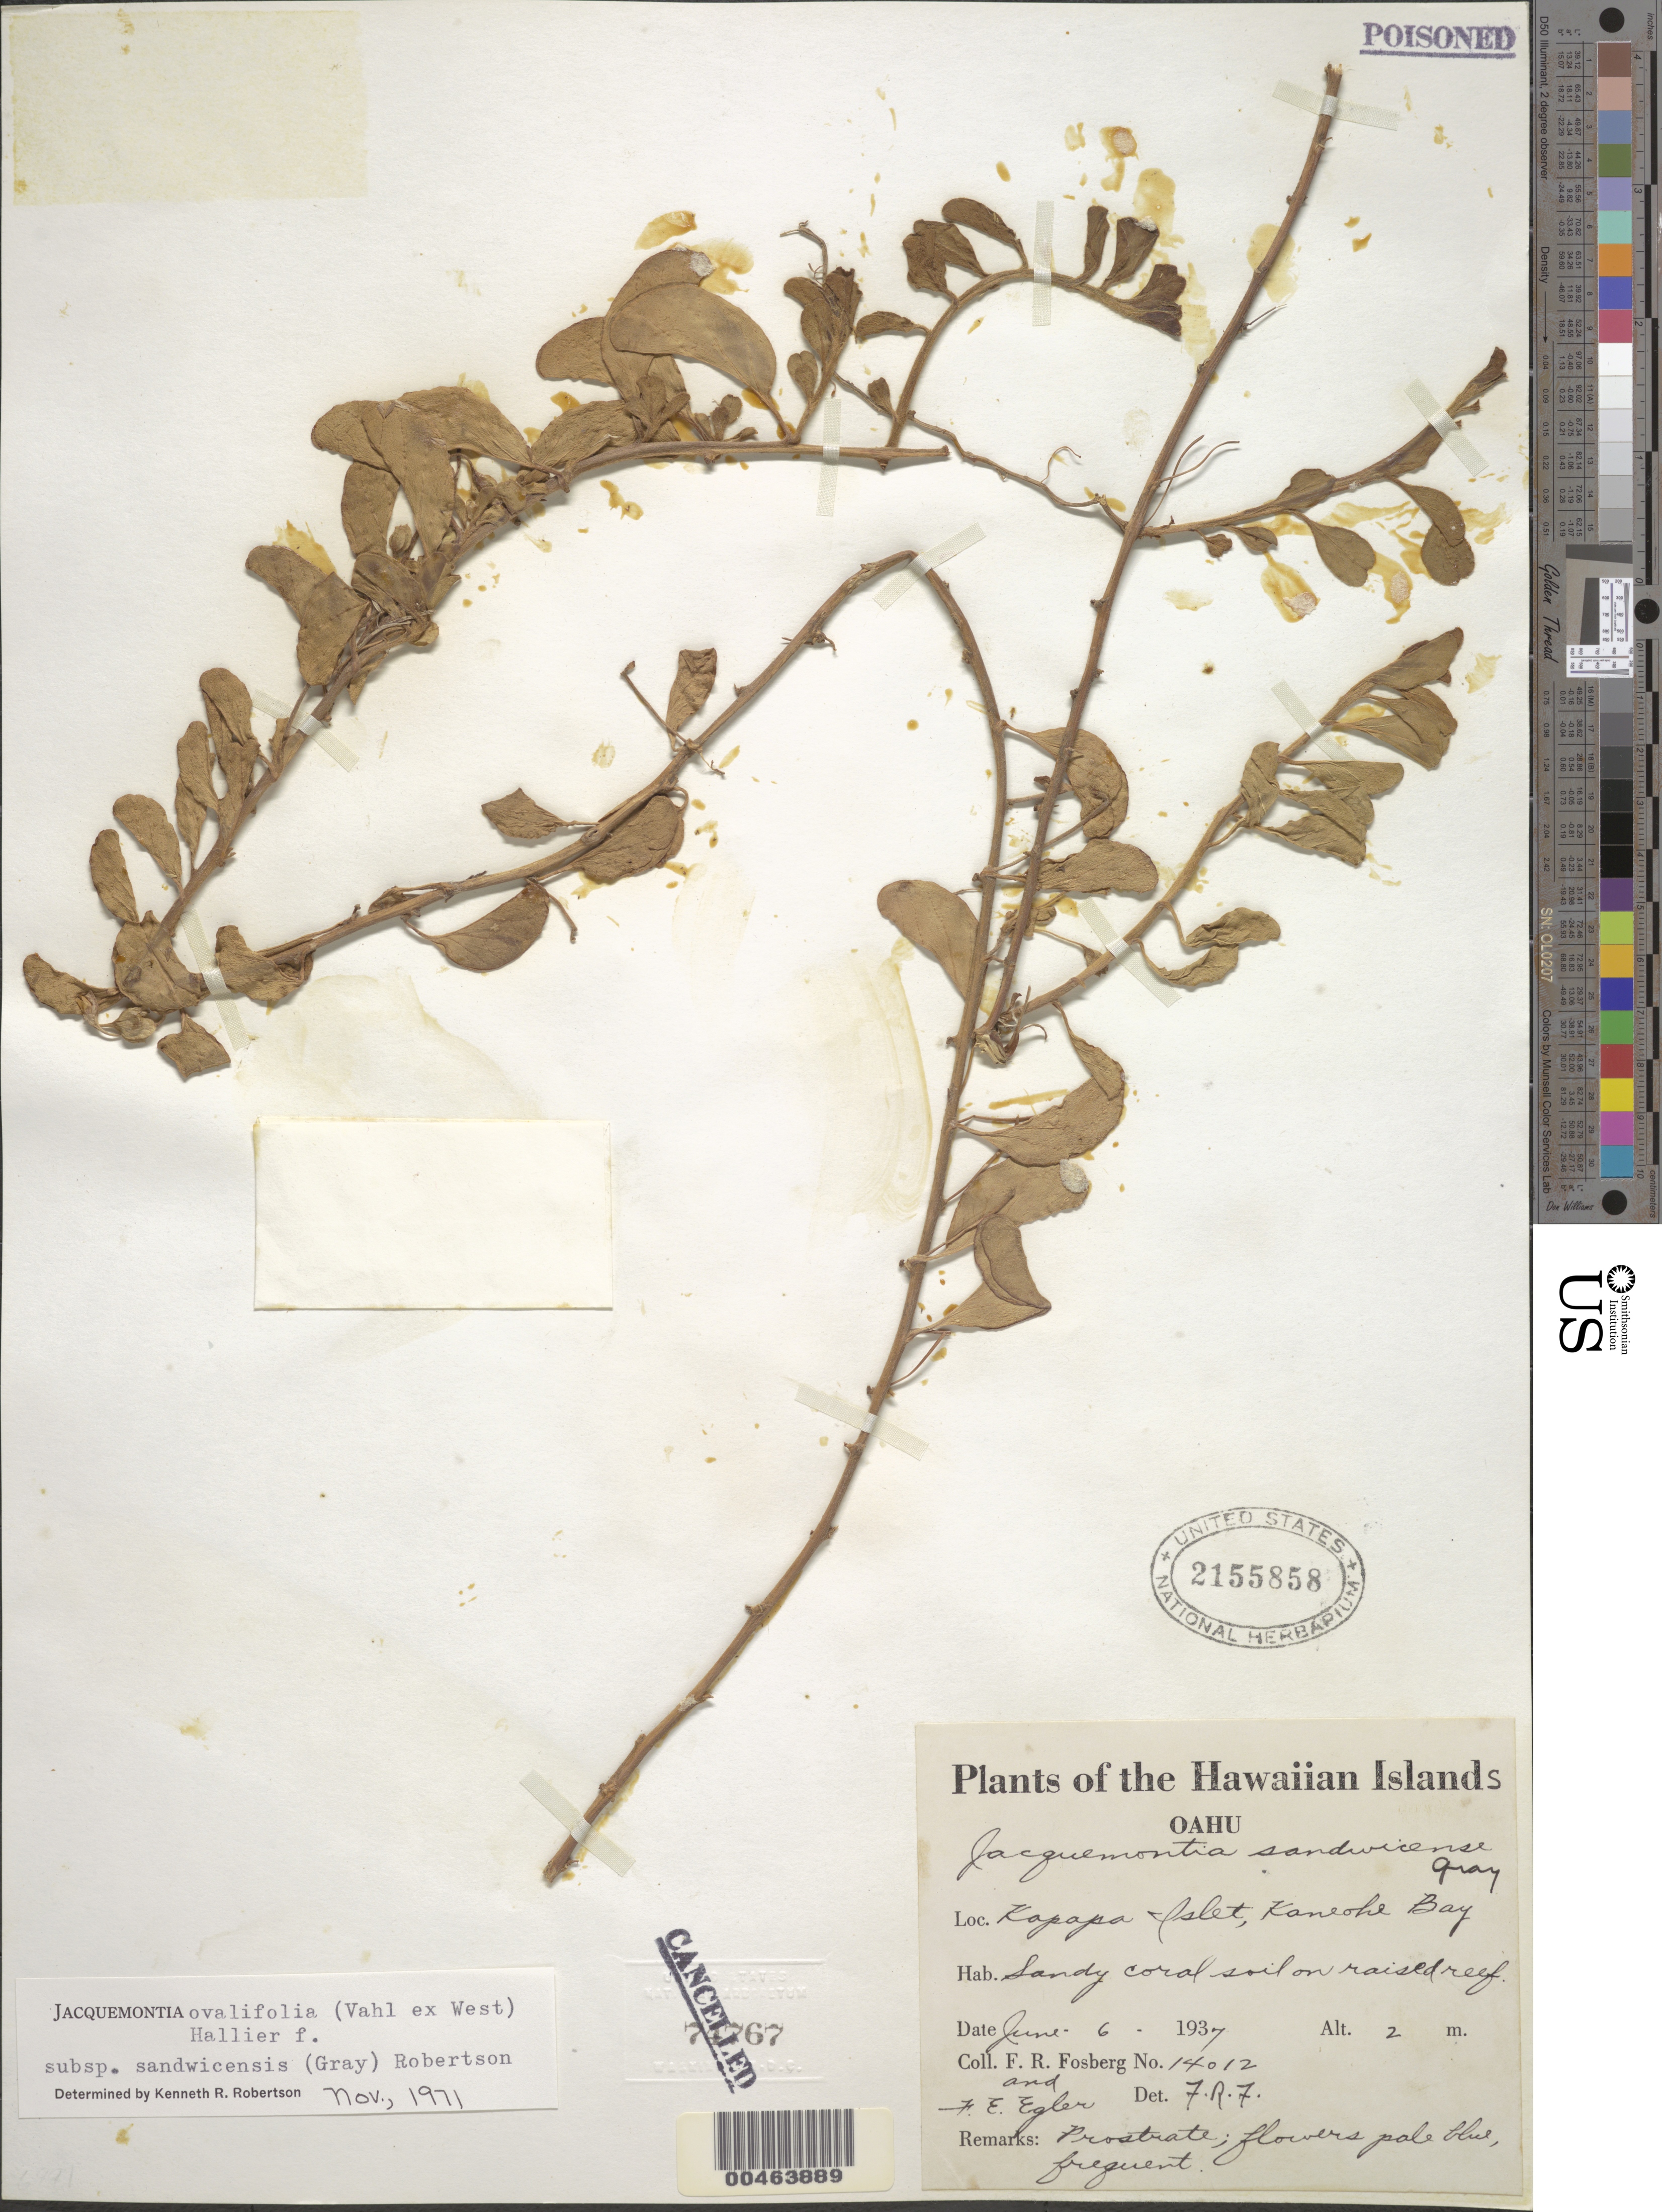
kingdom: Plantae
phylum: Tracheophyta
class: Magnoliopsida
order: Solanales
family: Convolvulaceae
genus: Jacquemontia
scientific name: Jacquemontia sandwicensis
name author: A. Gray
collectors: F. R. Fosberg & F. Egler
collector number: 14012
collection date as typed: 6 Jun 1937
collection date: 1937-06-06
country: United States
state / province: Hawaii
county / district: Honolulu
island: Kapapa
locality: Oahu, Kaneohe Bay, Kapapa Island State Bird Refuge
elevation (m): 2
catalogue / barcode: US 2155858